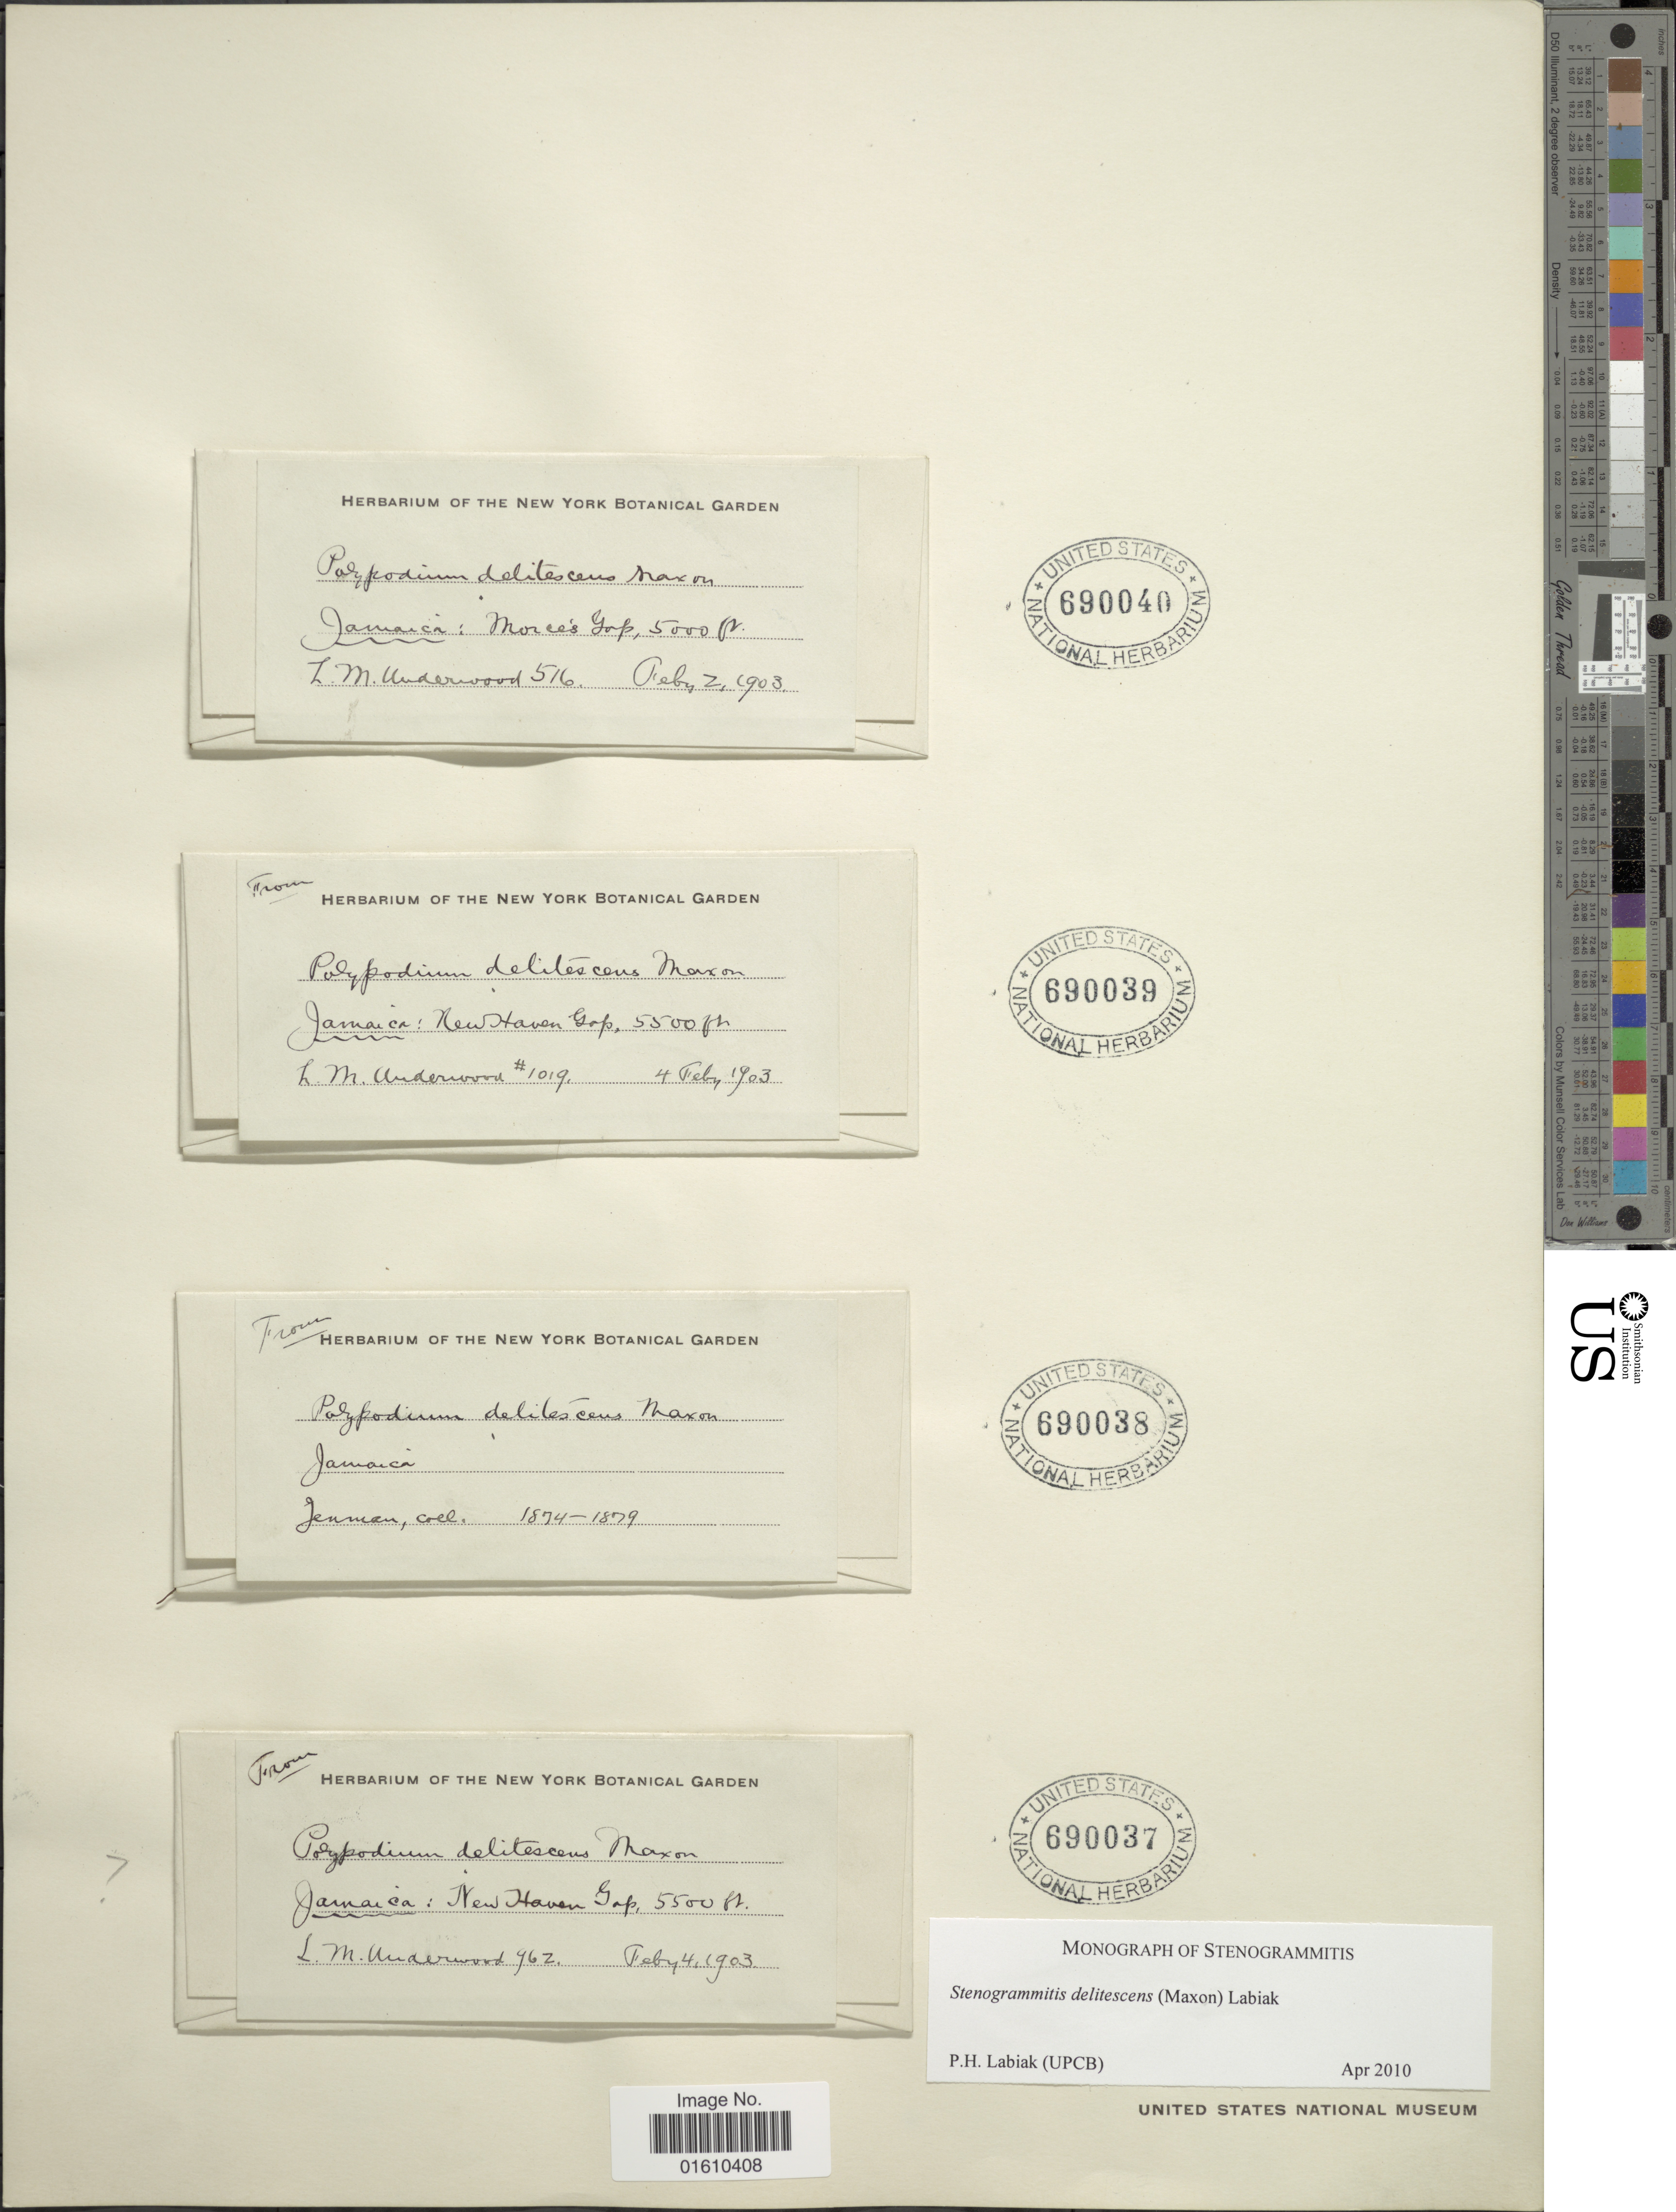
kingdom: Plantae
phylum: Tracheophyta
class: Polypodiopsida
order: Polypodiales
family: Polypodiaceae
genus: Stenogrammitis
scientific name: Stenogrammitis delitescens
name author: (Maxon) Labiak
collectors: L. M. Underwood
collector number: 962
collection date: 1903-02-04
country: Jamaica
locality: New Haven Gap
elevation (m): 1676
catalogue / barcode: US 690037